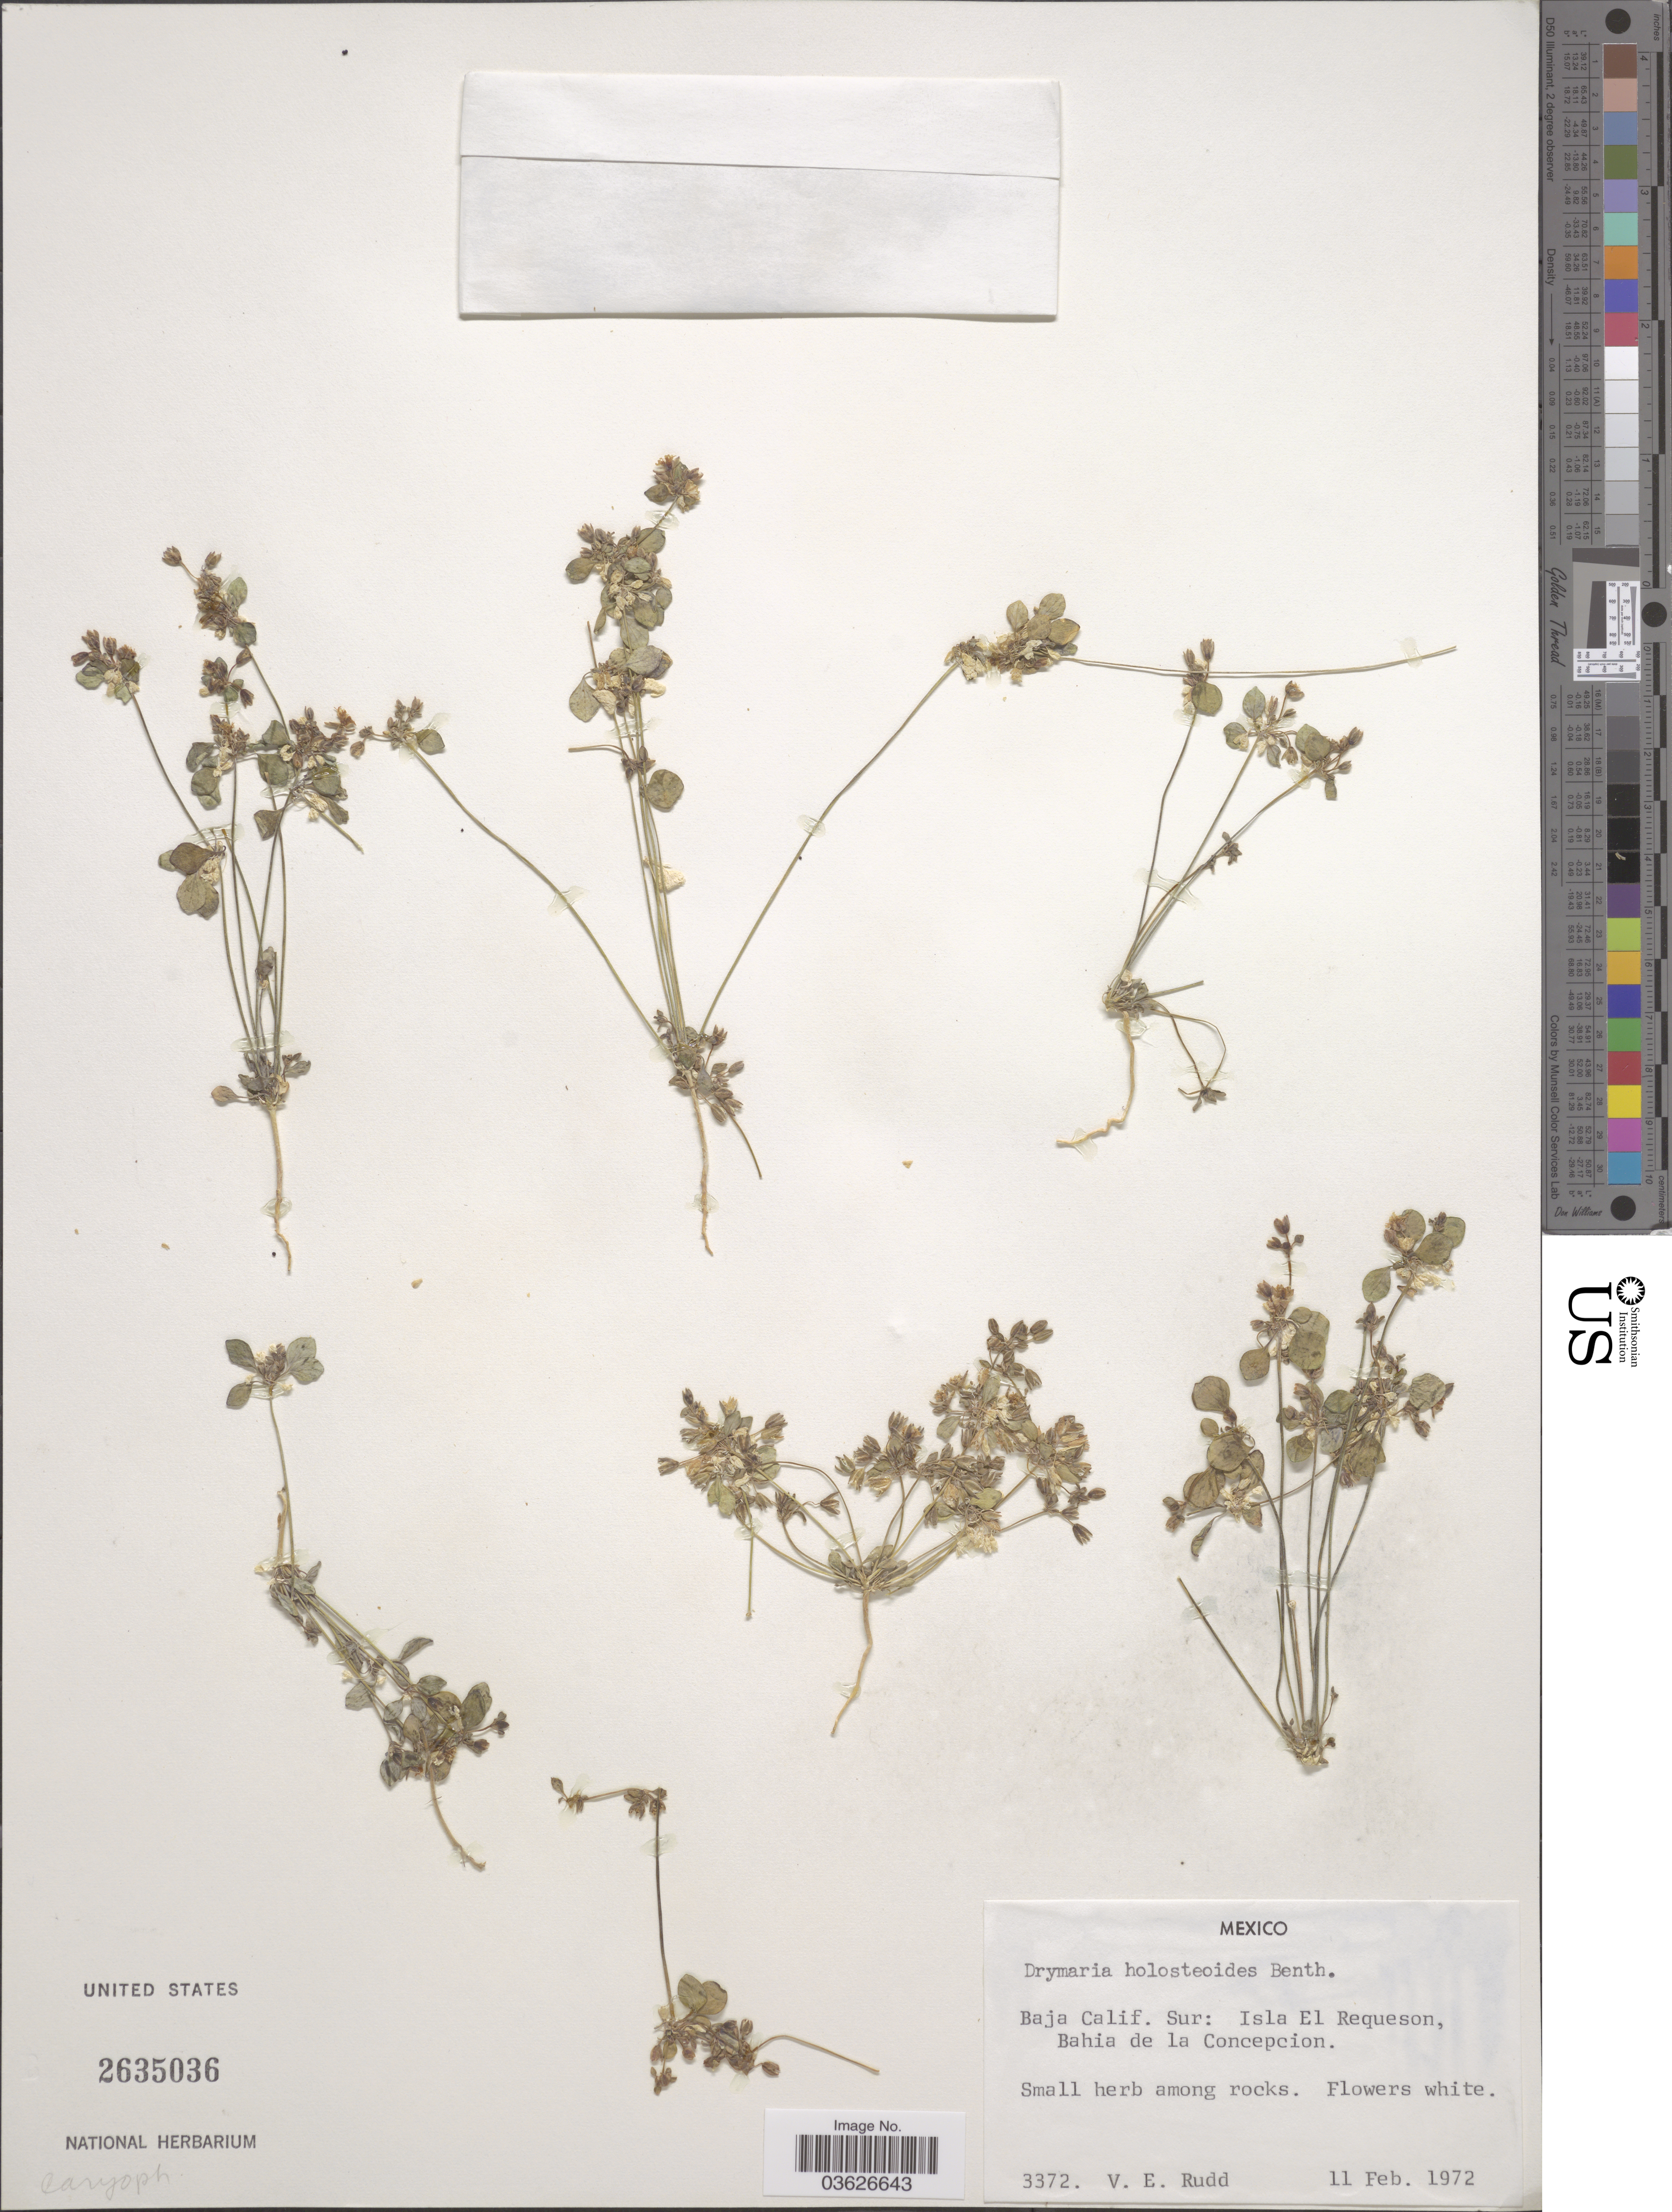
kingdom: Plantae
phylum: Tracheophyta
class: Magnoliopsida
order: Caryophyllales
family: Caryophyllaceae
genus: Drymaria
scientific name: Drymaria holosteoides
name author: Benth.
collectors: V. E. Rudd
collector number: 3372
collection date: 1972-02-11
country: Mexico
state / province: Baja California Sur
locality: Isla El Requeson, Bahia de la Concepcion.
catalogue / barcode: US 2635036